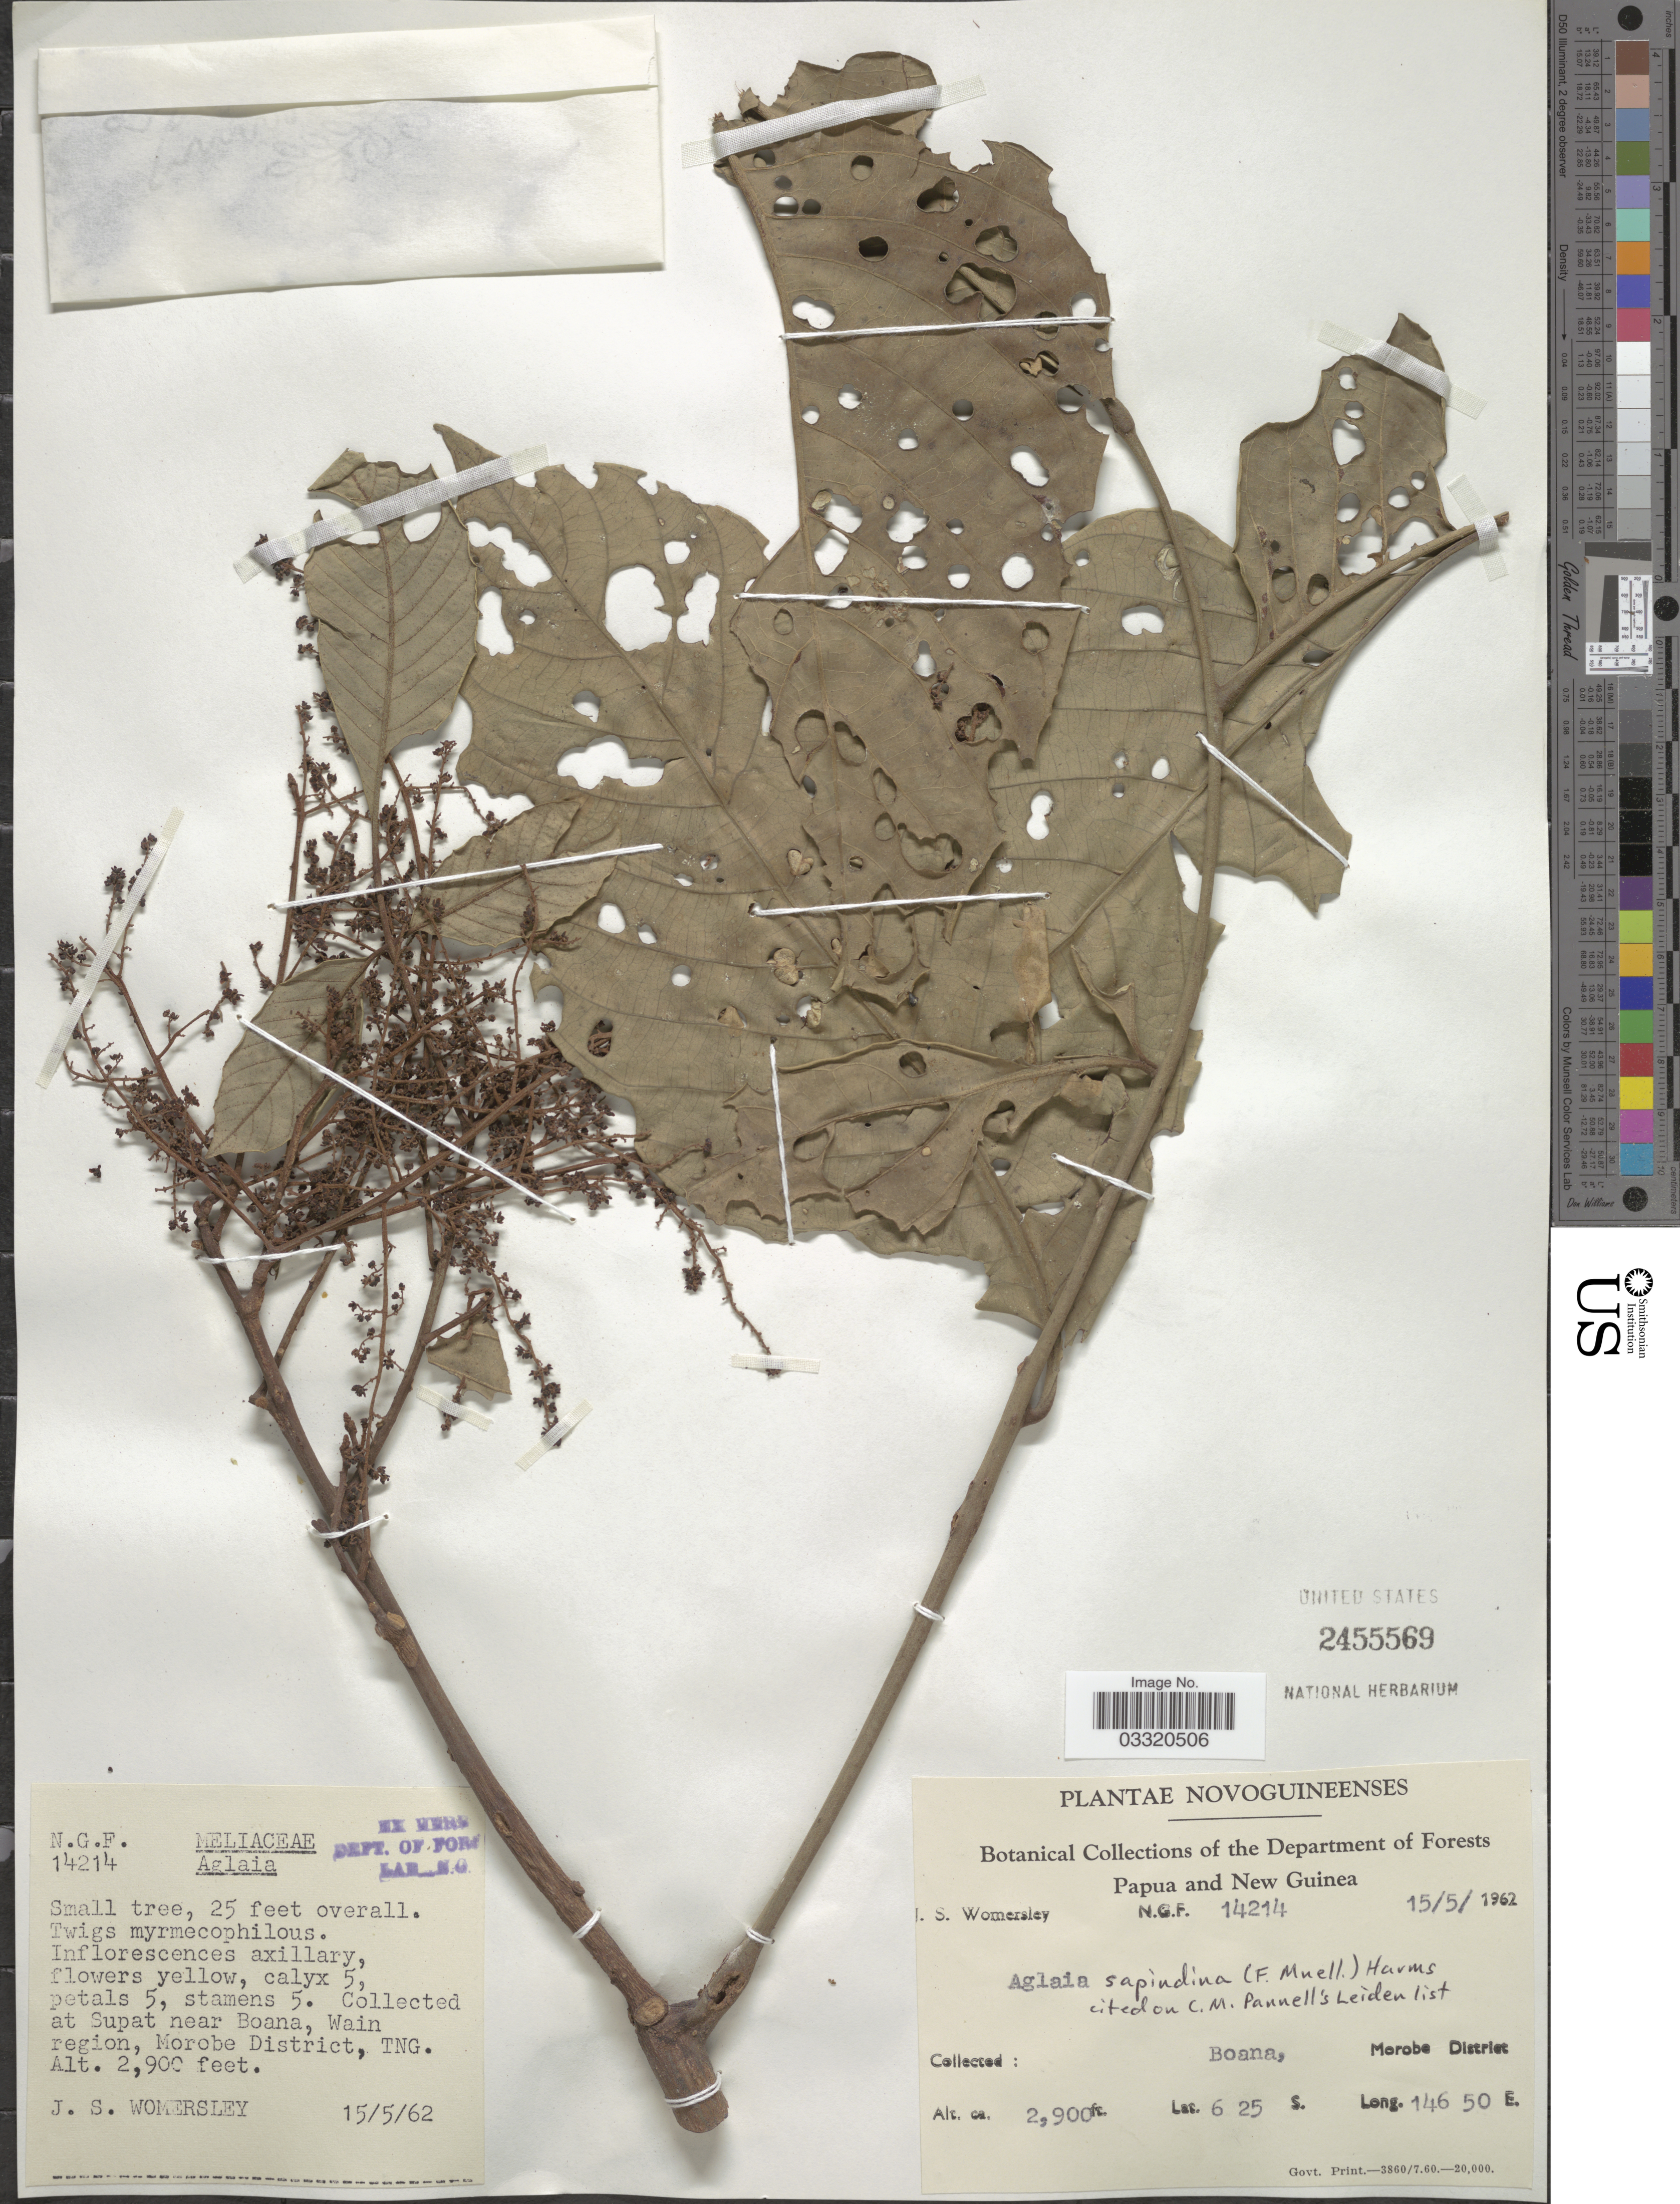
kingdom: Plantae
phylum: Tracheophyta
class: Magnoliopsida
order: Sapindales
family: Meliaceae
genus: Aglaia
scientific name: Aglaia sapindina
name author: (F. Muell.) Harms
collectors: J. S. Womersley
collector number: N.G.F.14214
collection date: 1962-05-15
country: Papua New Guinea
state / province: Morobe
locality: Novoguineenses. Boana, Morobe District. At Supat near Boana, Wain region. TNG.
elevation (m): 884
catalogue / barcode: US 2455569